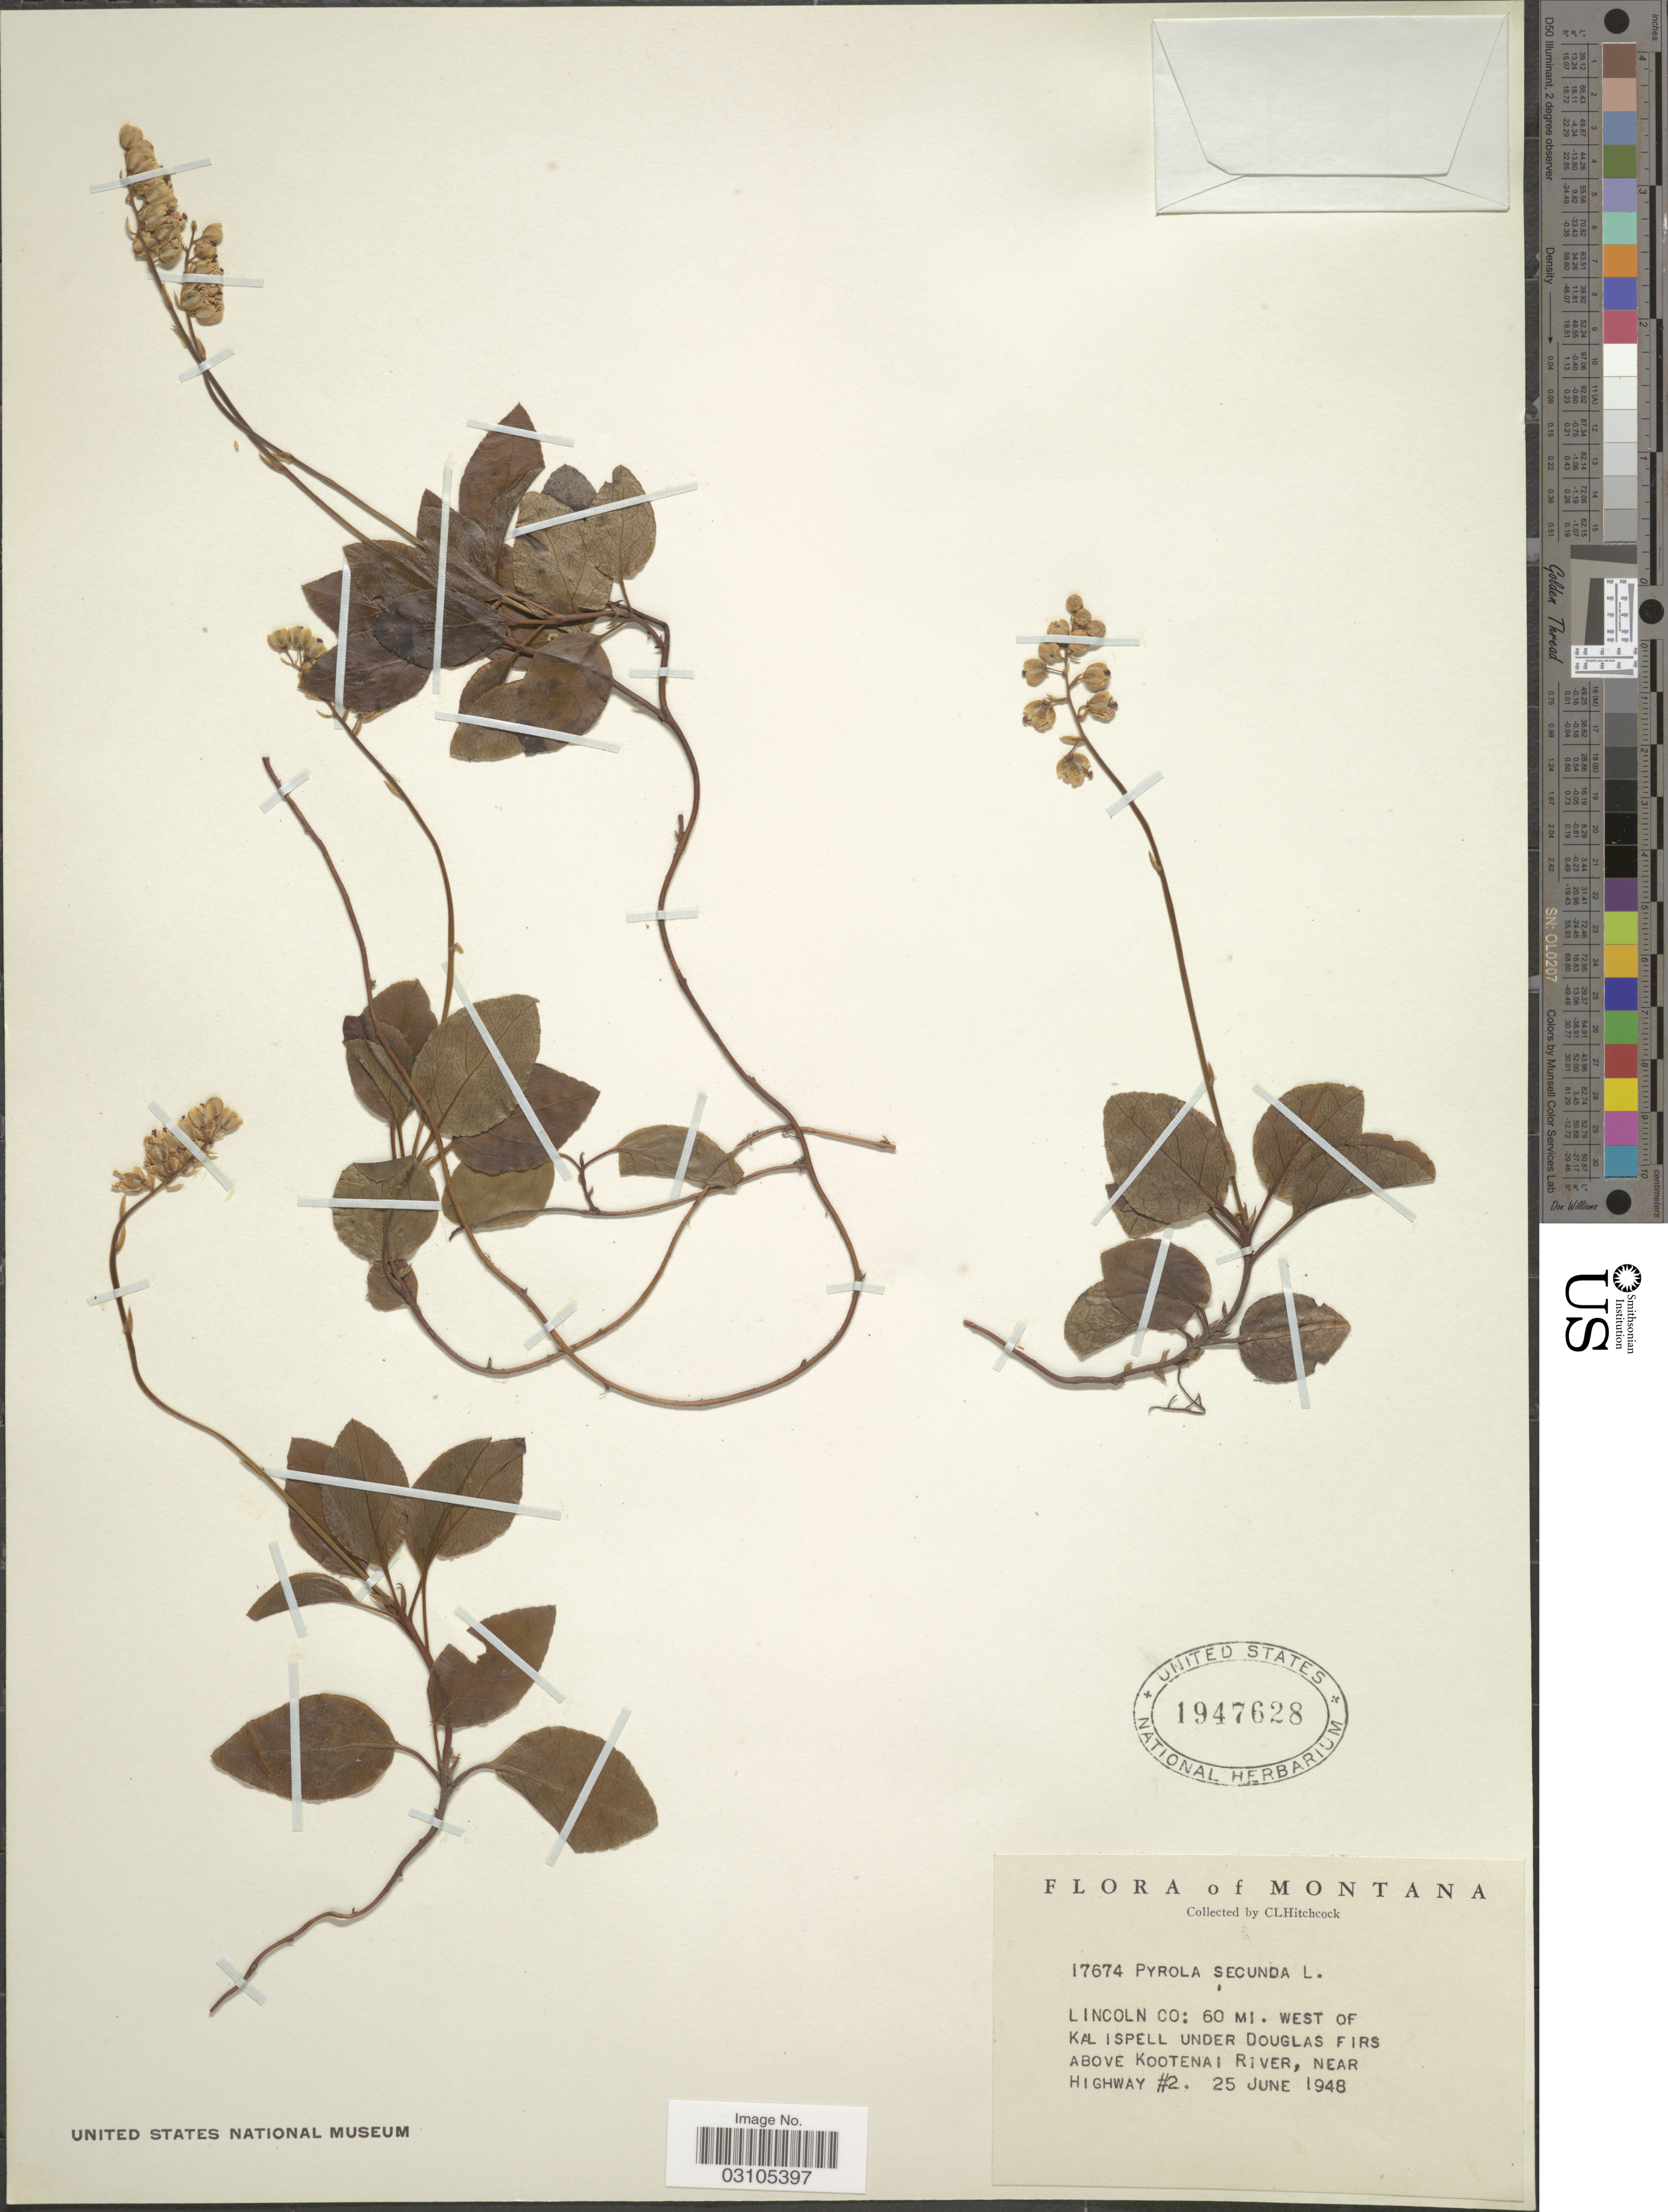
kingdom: Plantae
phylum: Tracheophyta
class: Magnoliopsida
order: Ericales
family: Ericaceae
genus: Orthilia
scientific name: Orthilia secunda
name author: (L.) House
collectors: C. L. Hitchcock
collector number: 17674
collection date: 1948-06-25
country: United States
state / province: Montana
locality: Lincoln Co: 60 mi. west of Kalispell under Douglas Firs Above Kootenai River, near Highway #2.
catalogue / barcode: US 1947628